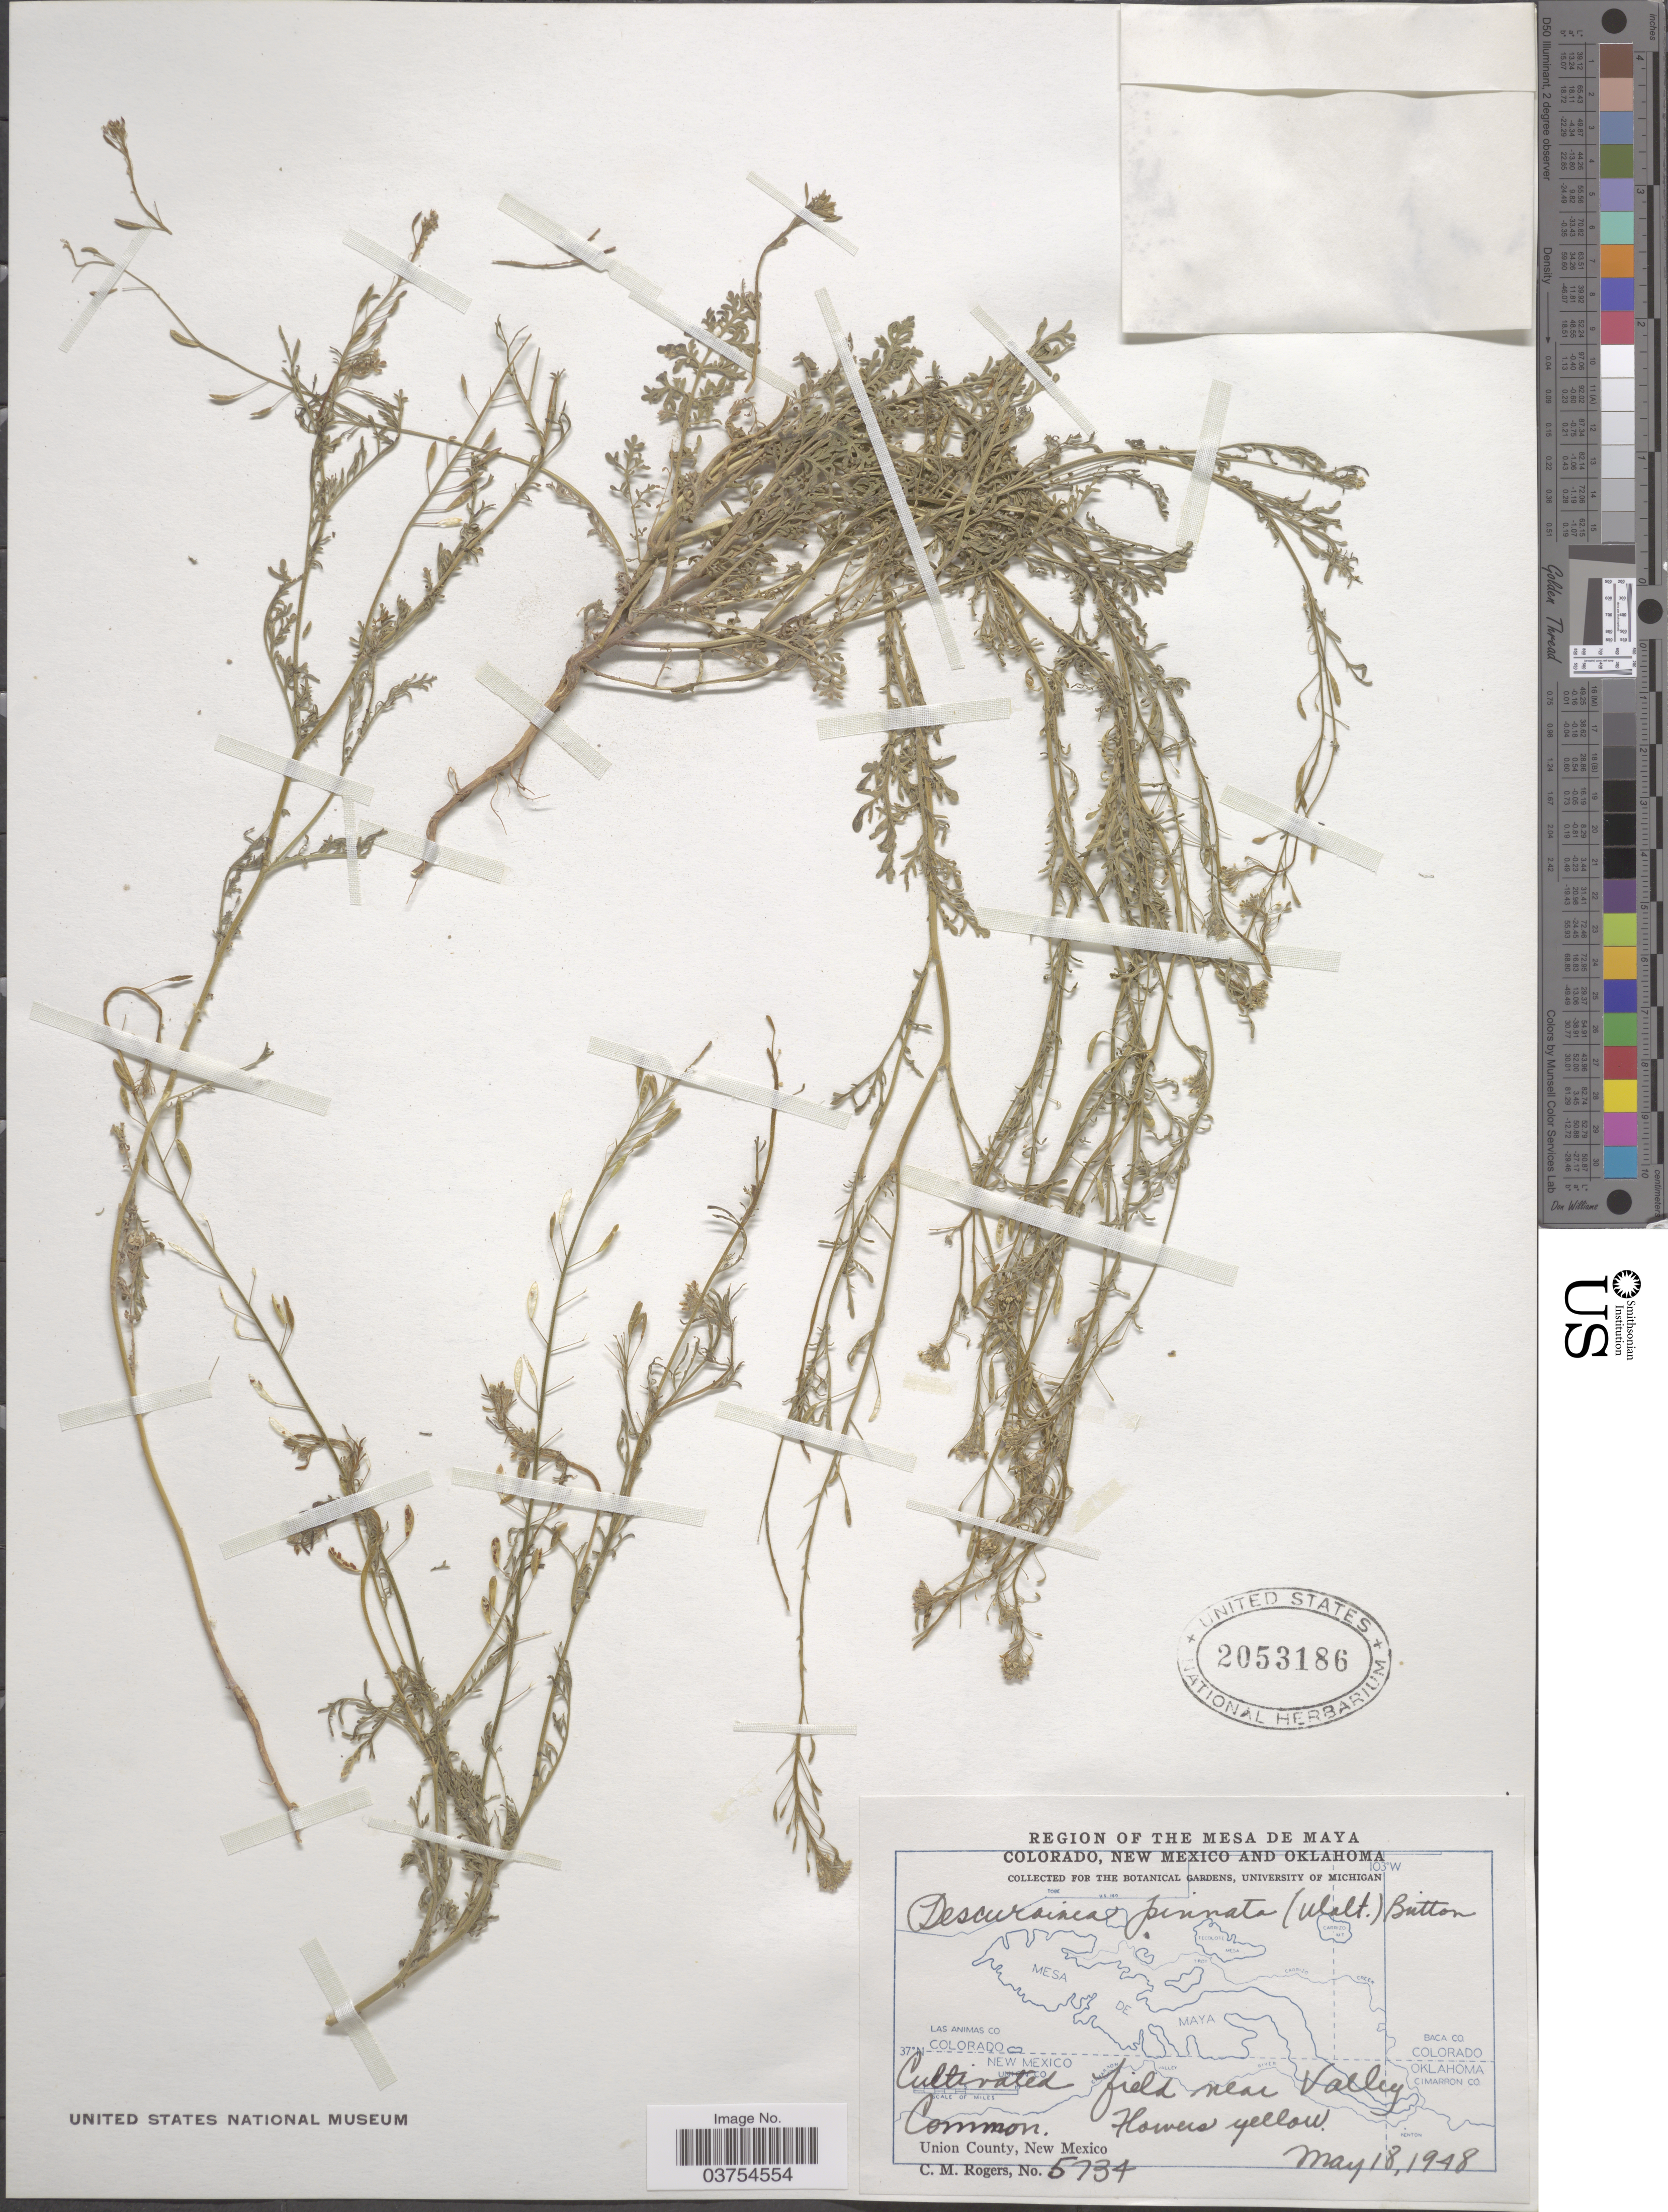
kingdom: Plantae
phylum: Tracheophyta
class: Magnoliopsida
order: Brassicales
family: Brassicaceae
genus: Descurainia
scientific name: Descurainia pinnata var. sp.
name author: (C.A. Mey.)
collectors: C. M. Rogers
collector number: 5734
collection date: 1948-05-18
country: United States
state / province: New Mexico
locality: Region of the Mesa de Maya. Near Valley. Union County.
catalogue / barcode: US 2053186